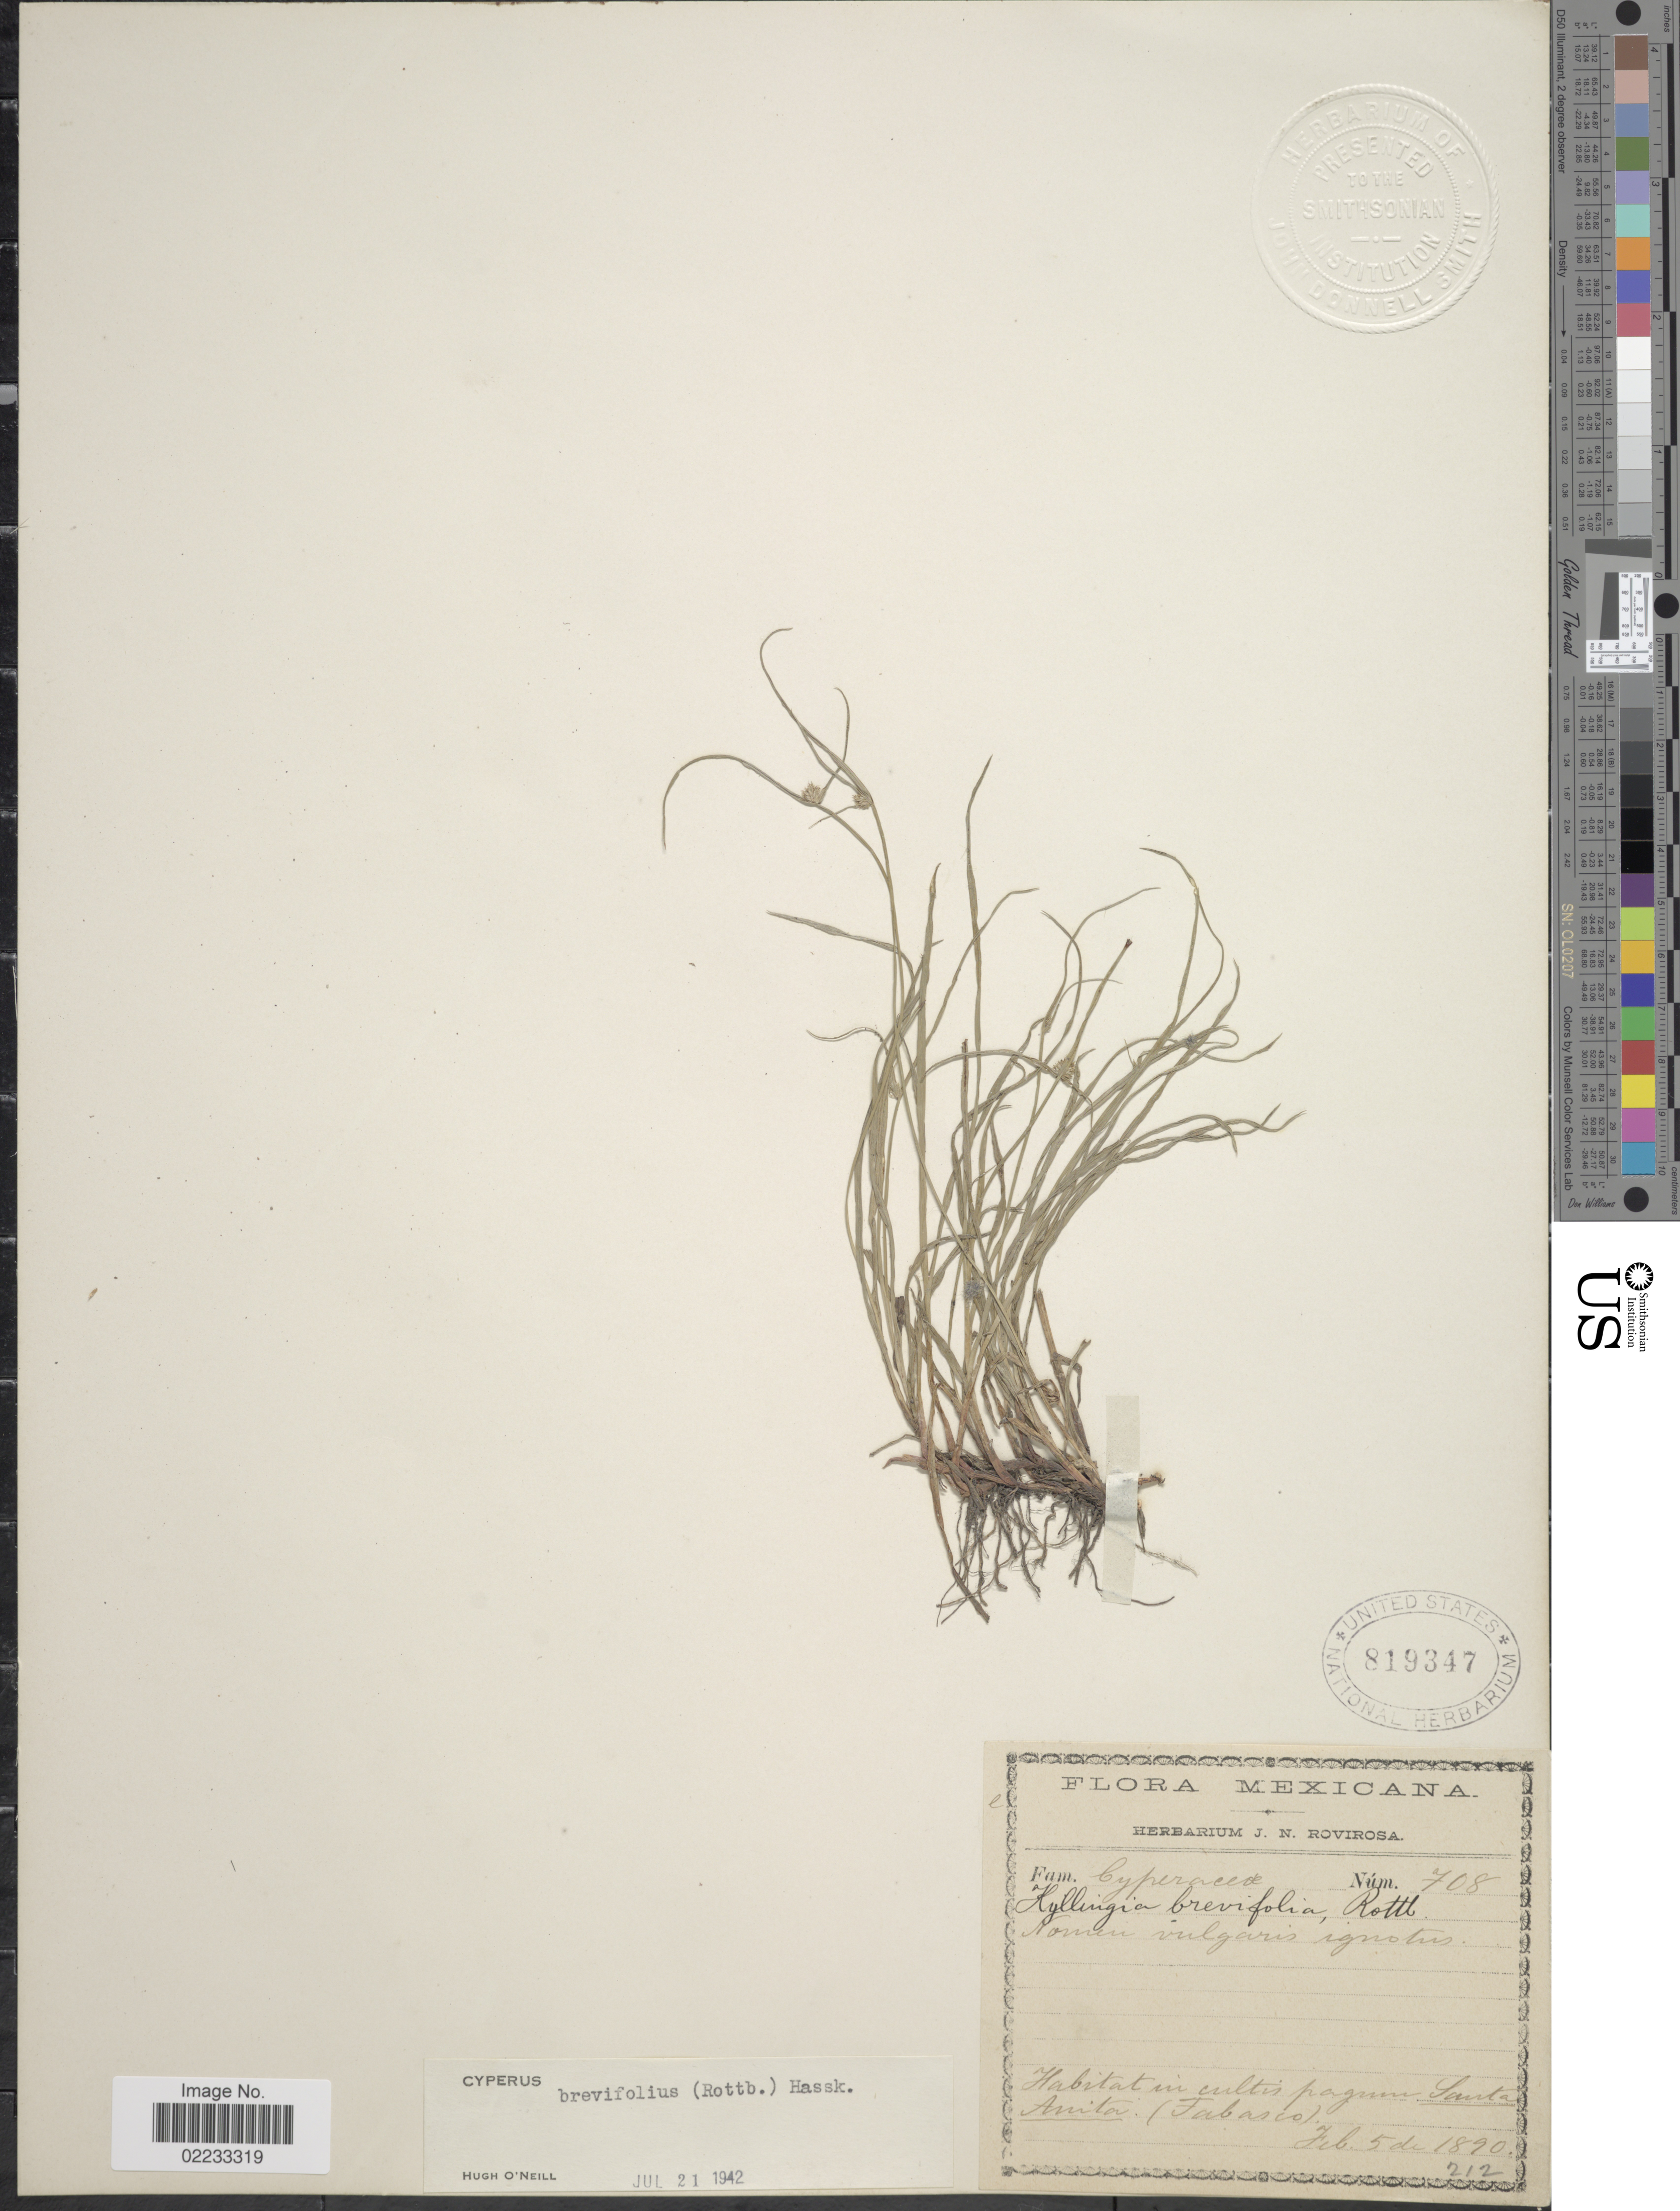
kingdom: Plantae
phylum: Tracheophyta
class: Liliopsida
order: Poales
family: Cyperaceae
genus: Cyperus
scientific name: Cyperus brevifolius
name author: (Rottb.) Hassk.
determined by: Strong, M. T., (US), Smithsonian Institution - National Museum of Natural History (UNITED STATES)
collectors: ex herb. J. N. Rovirosa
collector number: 708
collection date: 1890-02-05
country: Mexico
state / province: Tabasco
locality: In cultis pagum Santa Amita.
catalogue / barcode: US 819347